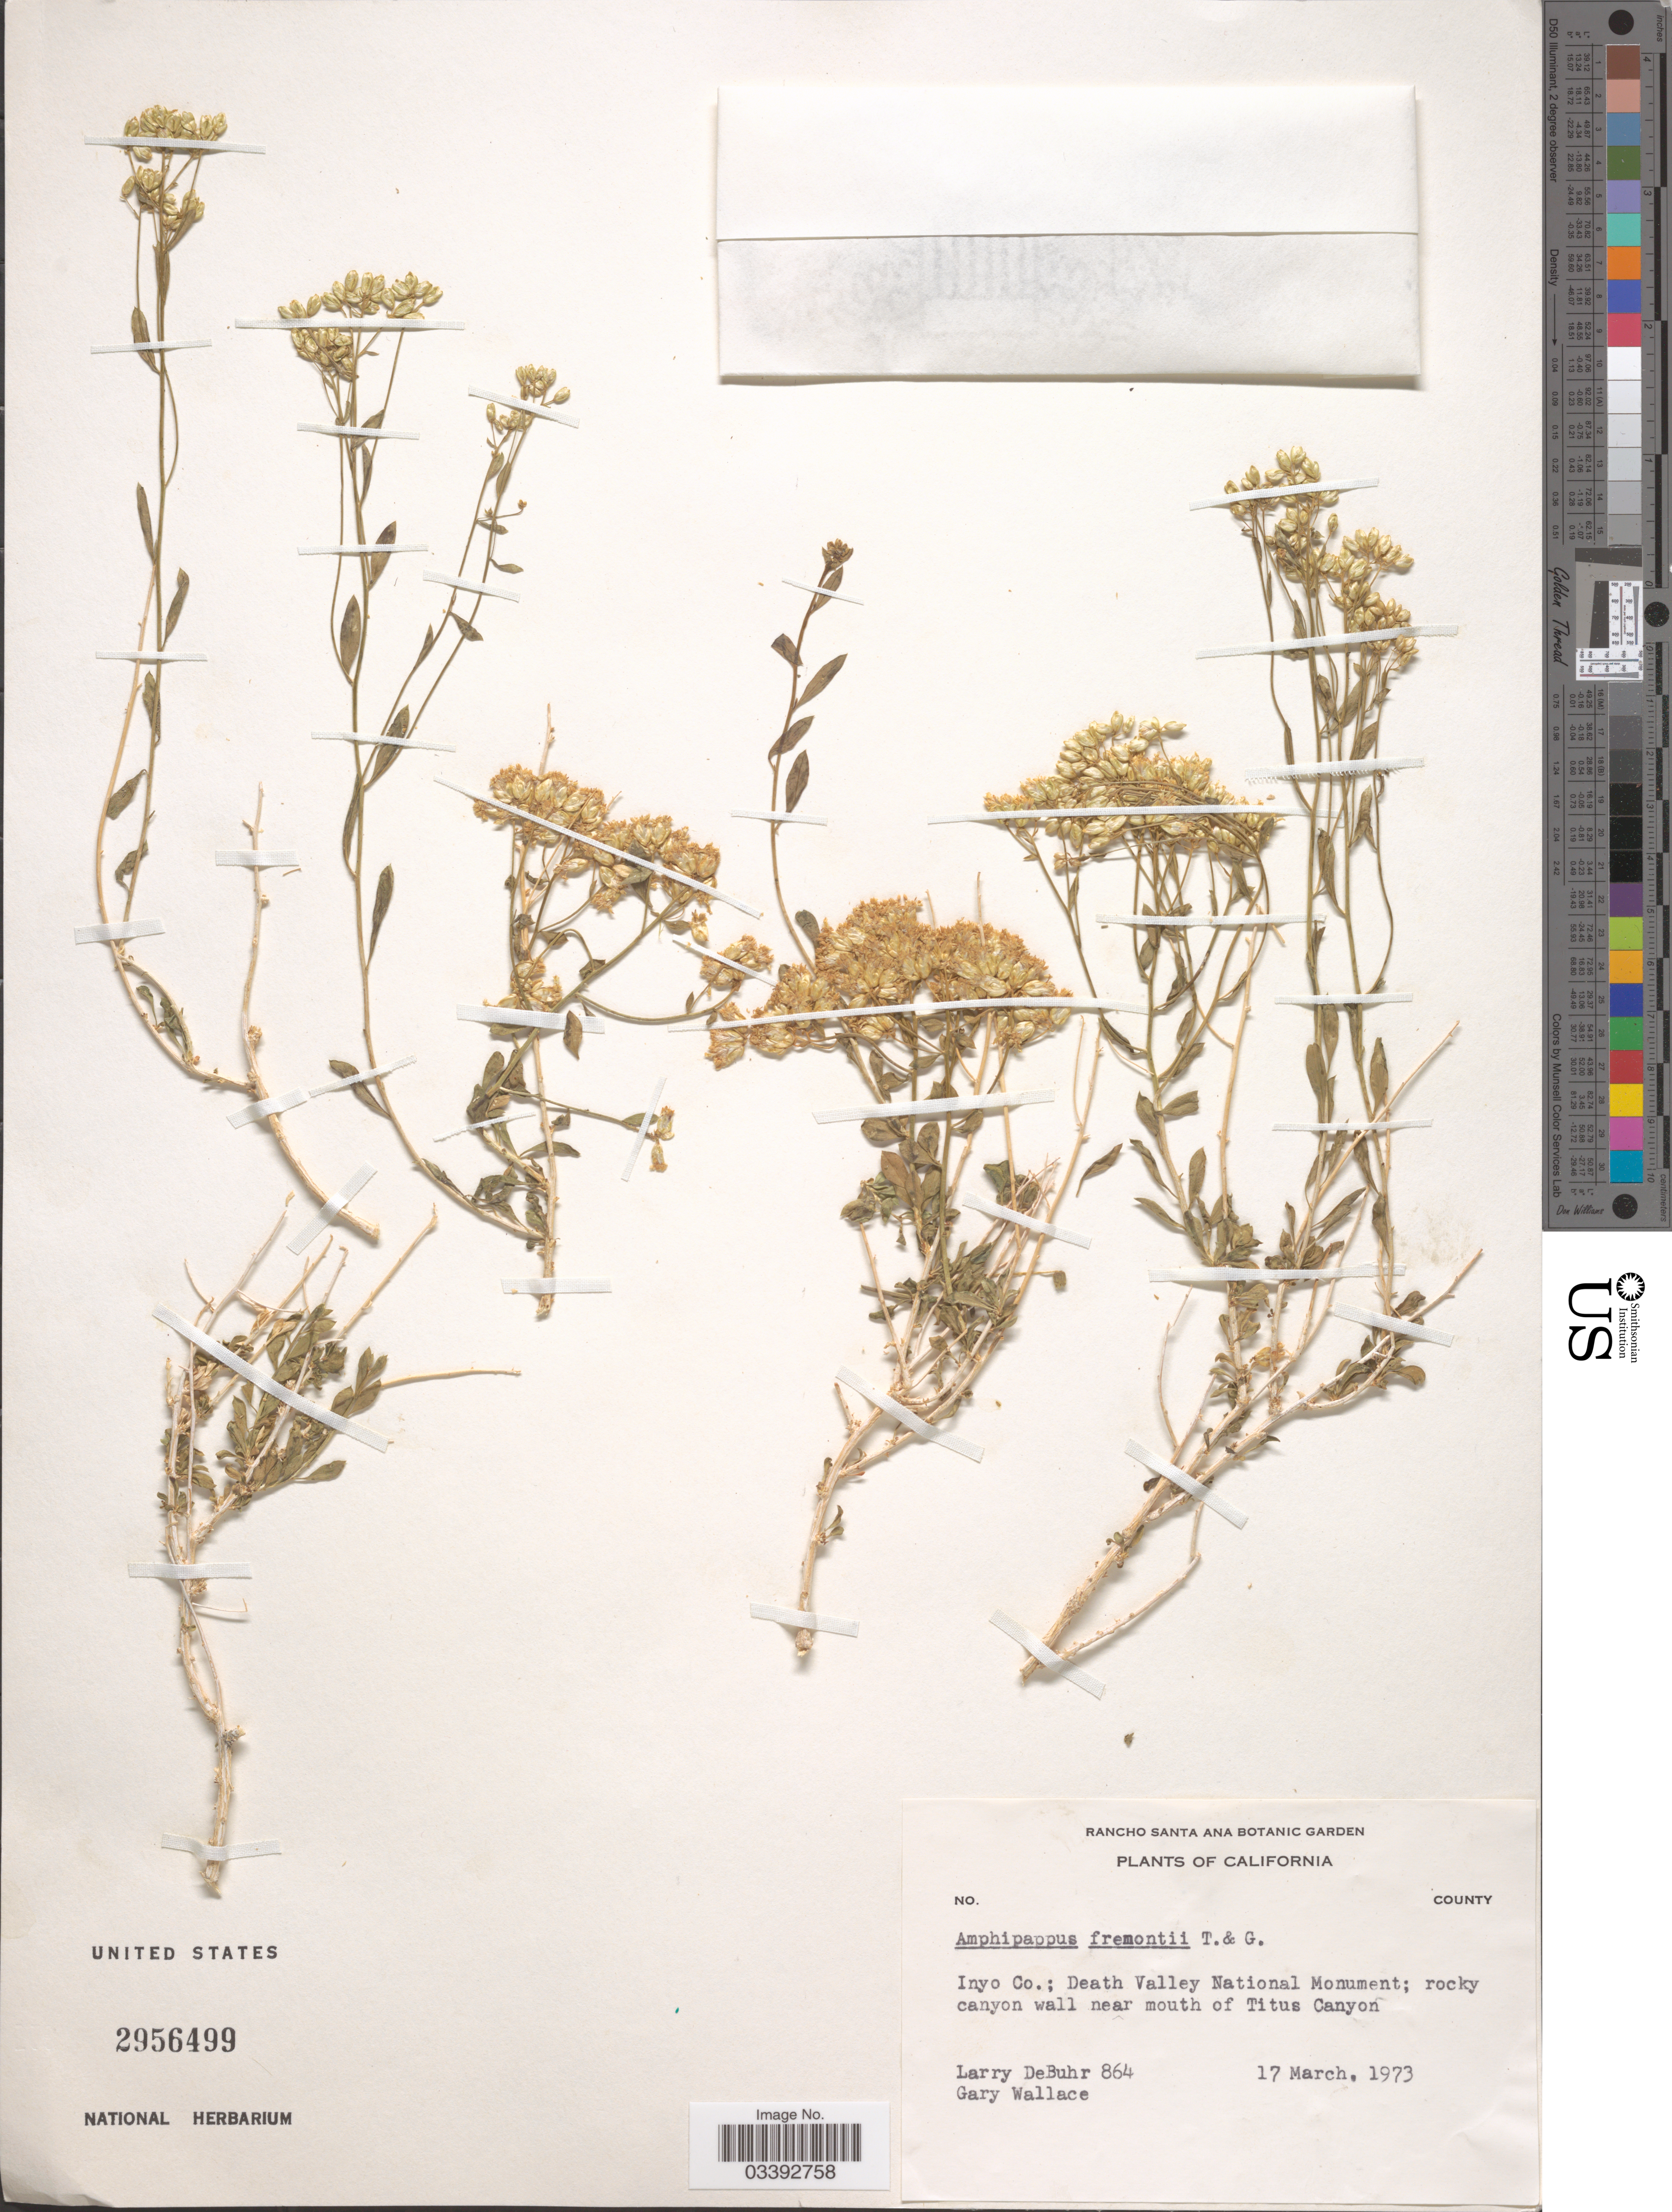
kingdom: Plantae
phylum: Tracheophyta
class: Magnoliopsida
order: Asterales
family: Asteraceae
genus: Amphipappus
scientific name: Amphipappus fremontii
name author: Torr. & A. Gray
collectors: L. DeBuhr & G. D. Wallace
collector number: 864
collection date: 1973-03-17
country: United States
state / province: California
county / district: Inyo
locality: Inyo Co.; Death Valley National Monument; rocky canyon wall near mouth of Titus Canyon.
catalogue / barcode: US 2956499